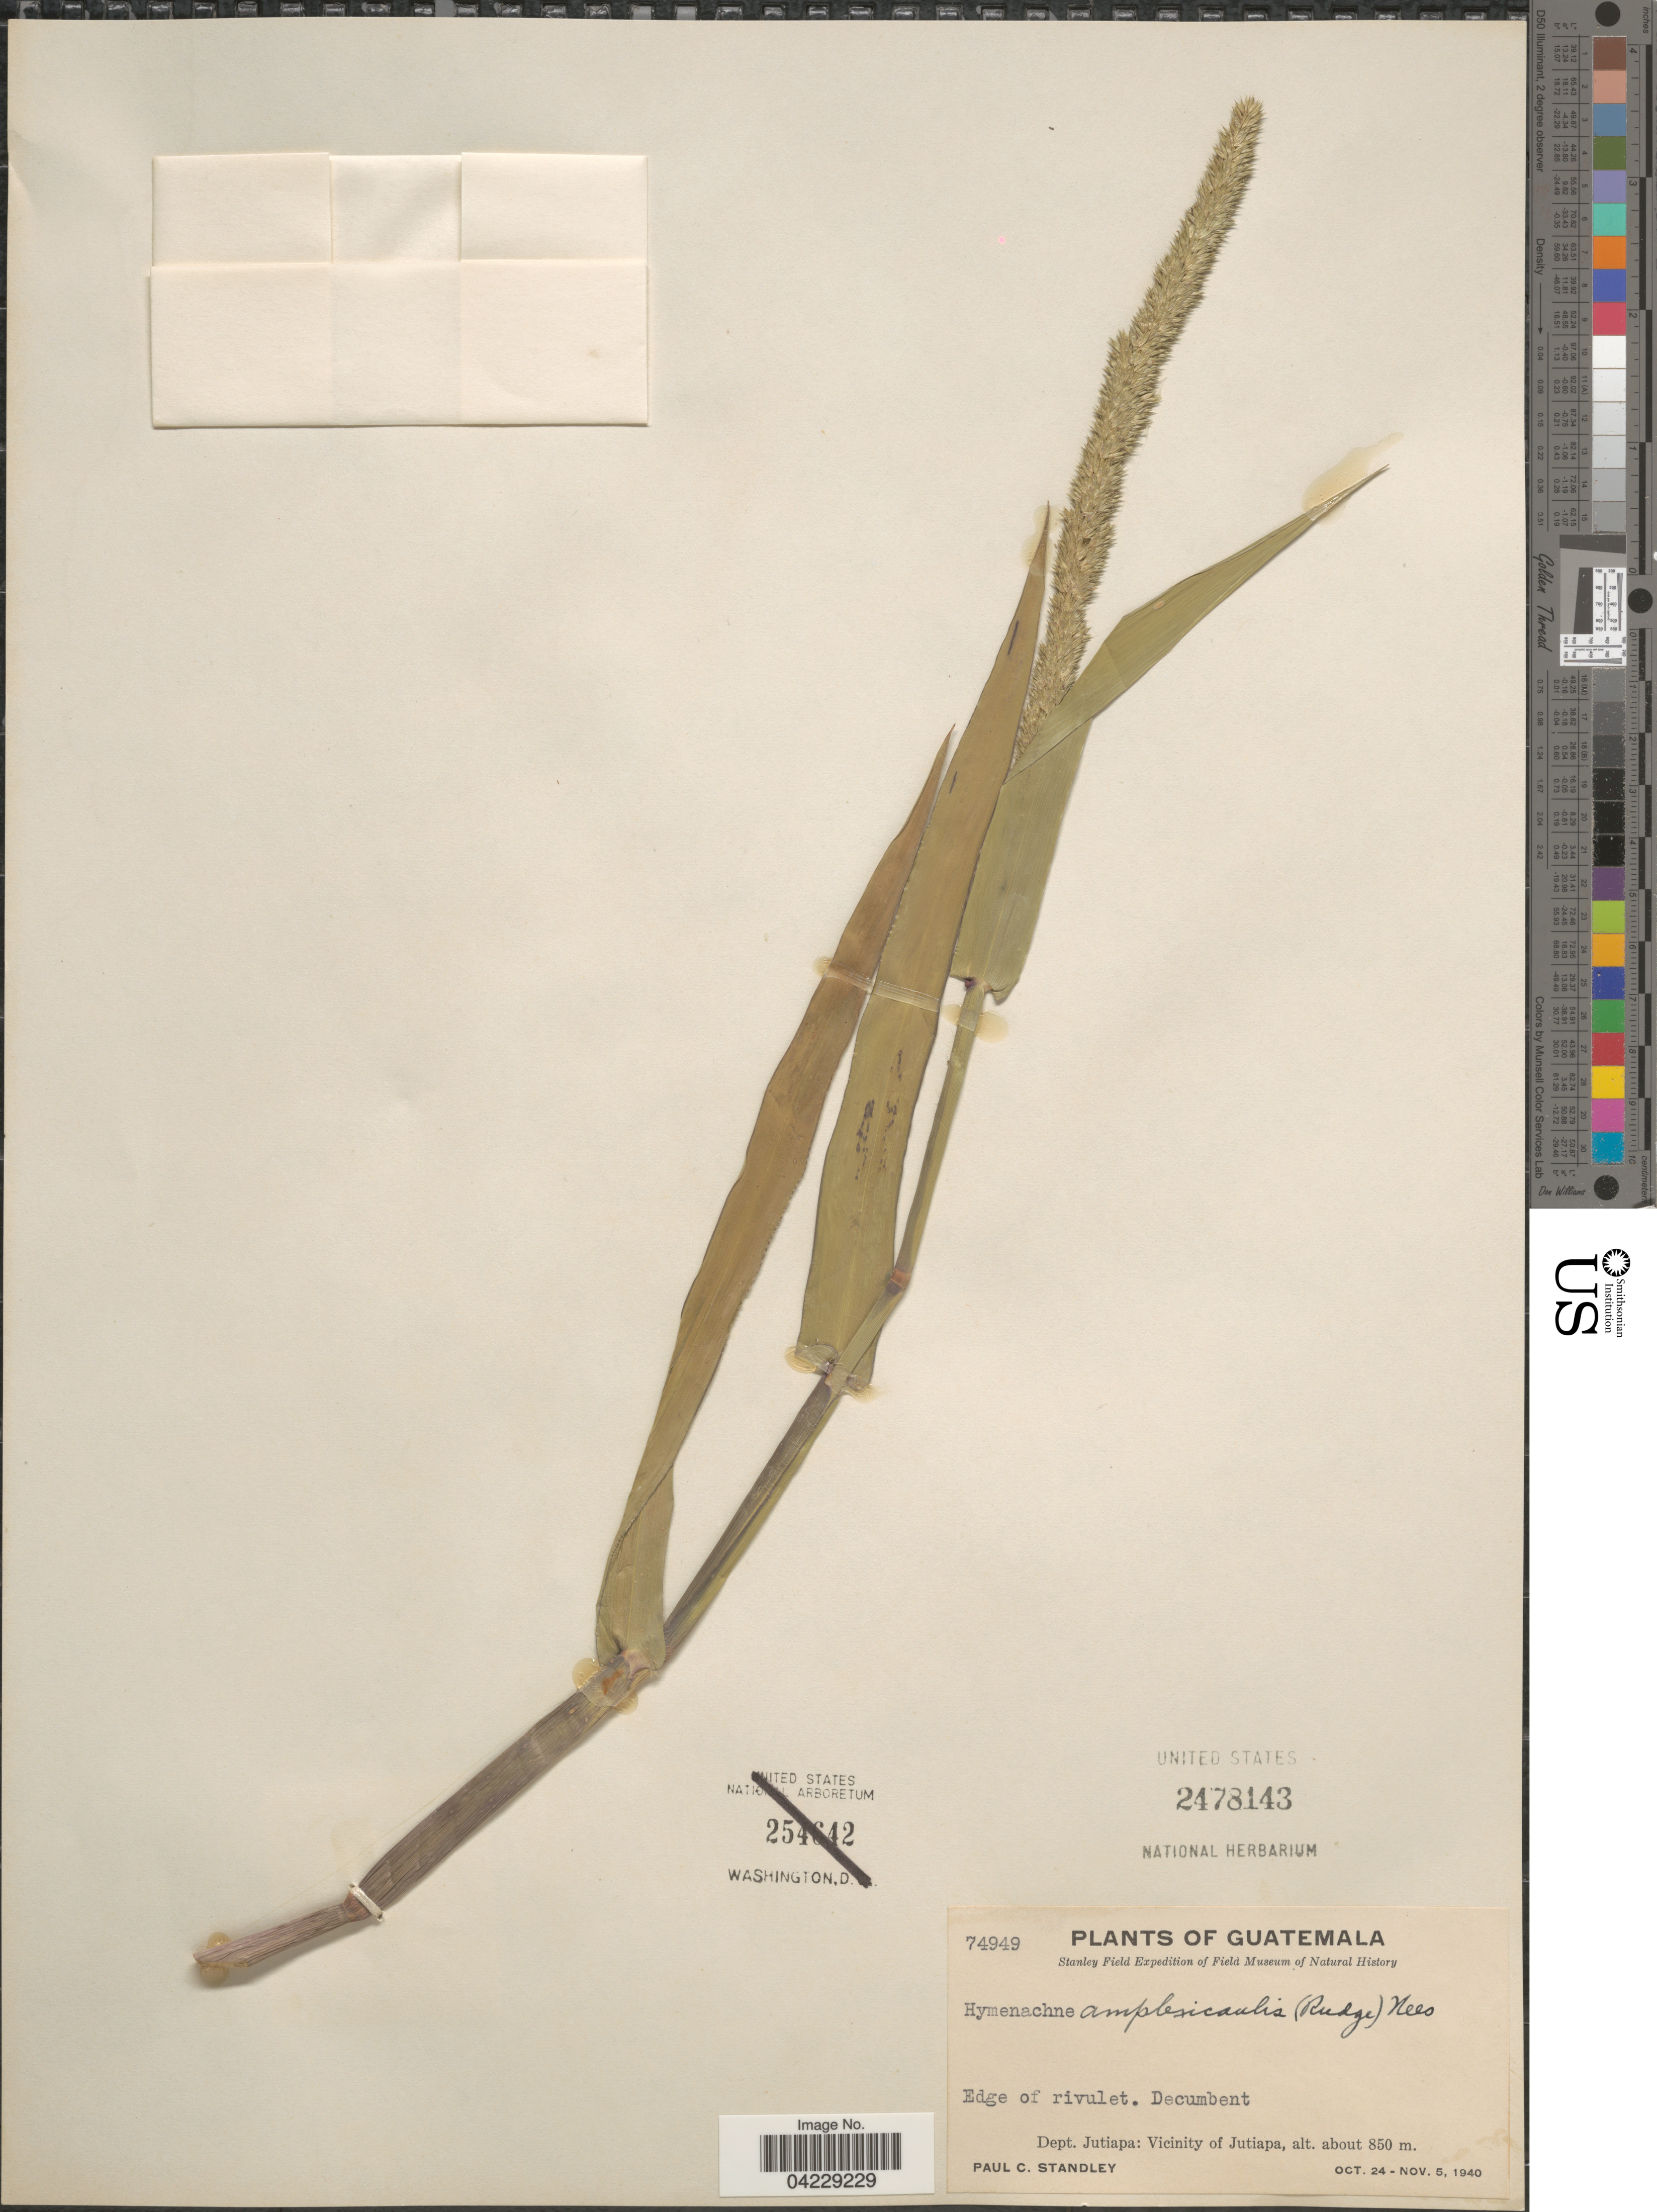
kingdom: Plantae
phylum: Tracheophyta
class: Liliopsida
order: Poales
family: Poaceae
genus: Hymenachne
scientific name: Hymenachne amplexicaulis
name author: (Rudge) Nees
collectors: P. C. Standley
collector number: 74949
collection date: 1940-10-24/1940-11-05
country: Guatemala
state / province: Jutiapa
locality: Stanley Field Expedition. Dept. Jutiapa: Vicinity of Jutiapa.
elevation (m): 850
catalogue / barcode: US 2478143